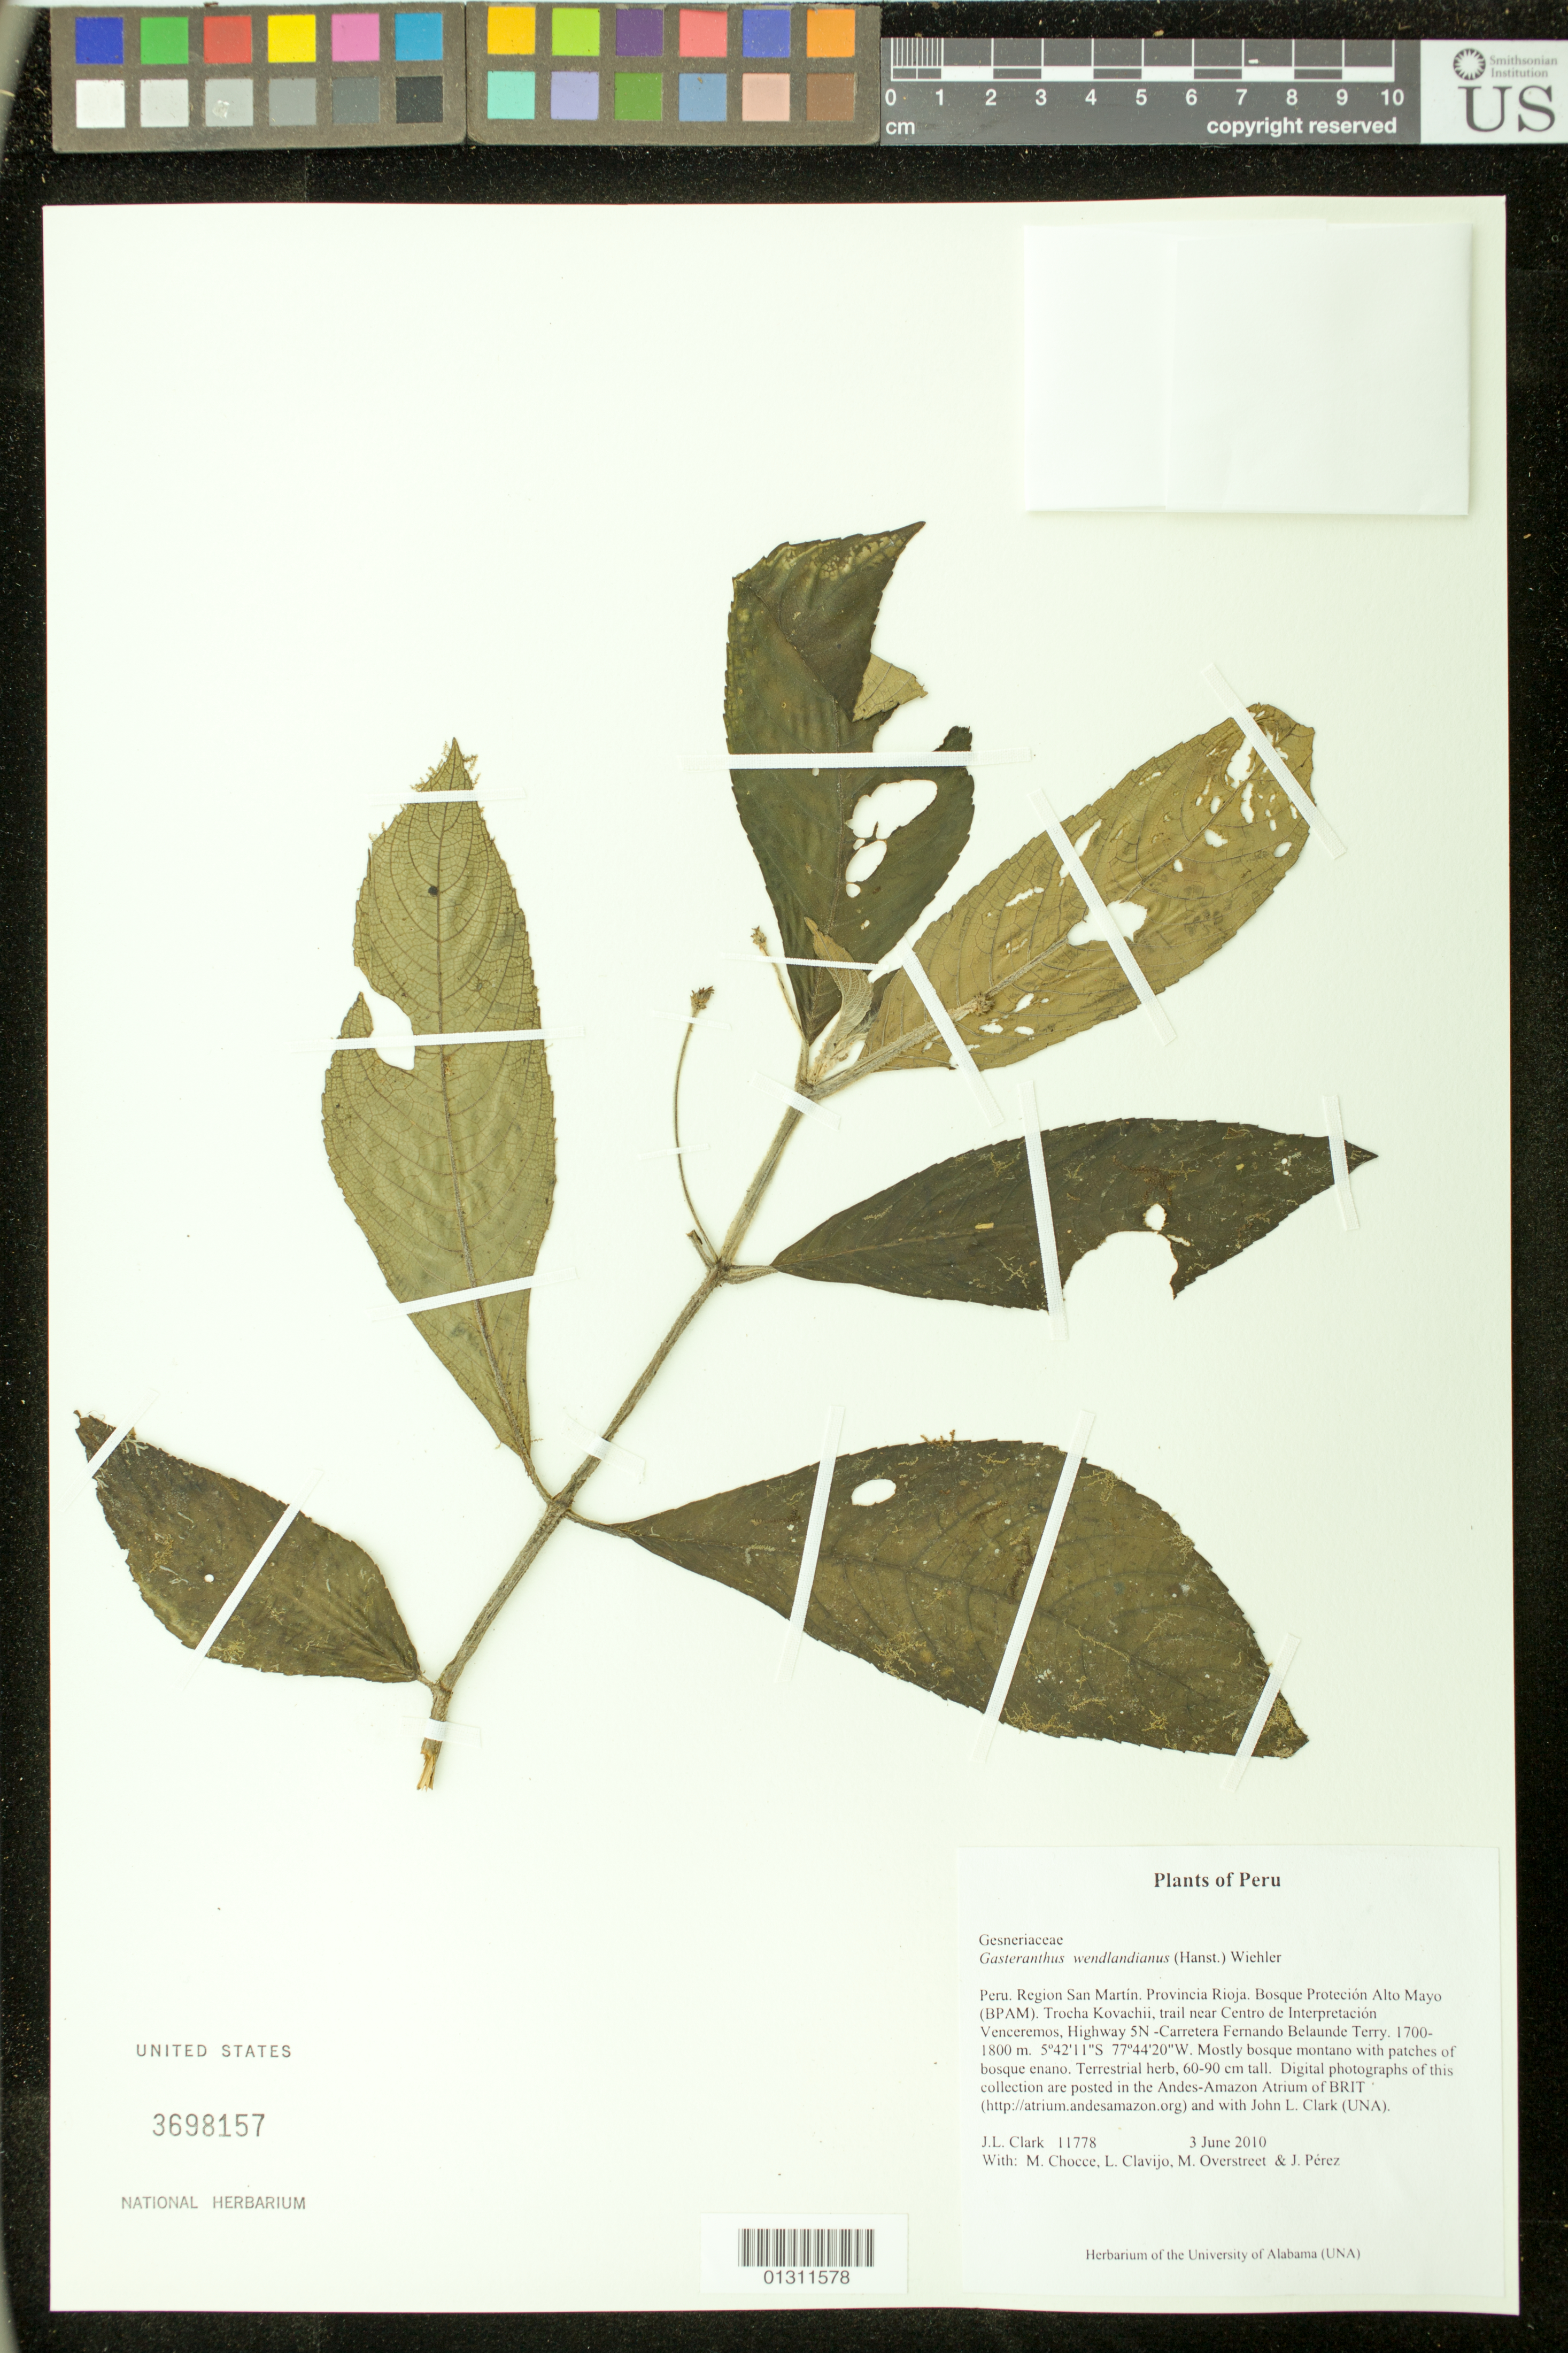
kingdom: Plantae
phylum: Tracheophyta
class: Magnoliopsida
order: Lamiales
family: Gesneriaceae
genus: Gasteranthus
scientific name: Gasteranthus wendlandianus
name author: (Hanst.) Wiehler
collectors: J. L. Clark, M. Chocce, L. Clavijo, M. Overstreet & J. Perez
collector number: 11778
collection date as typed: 03 Jun 2010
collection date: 2010-06-03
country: Peru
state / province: San Martín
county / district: Rioja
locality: Region San Martin, Bosque Protecion Alto Mayo (BPAM). Trocha Kovachii, trail near Centro de Interpretacion Venceremos, Highway 5N-Carretera Fernando Belaunde Terry.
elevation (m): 1700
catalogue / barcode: US 3698157